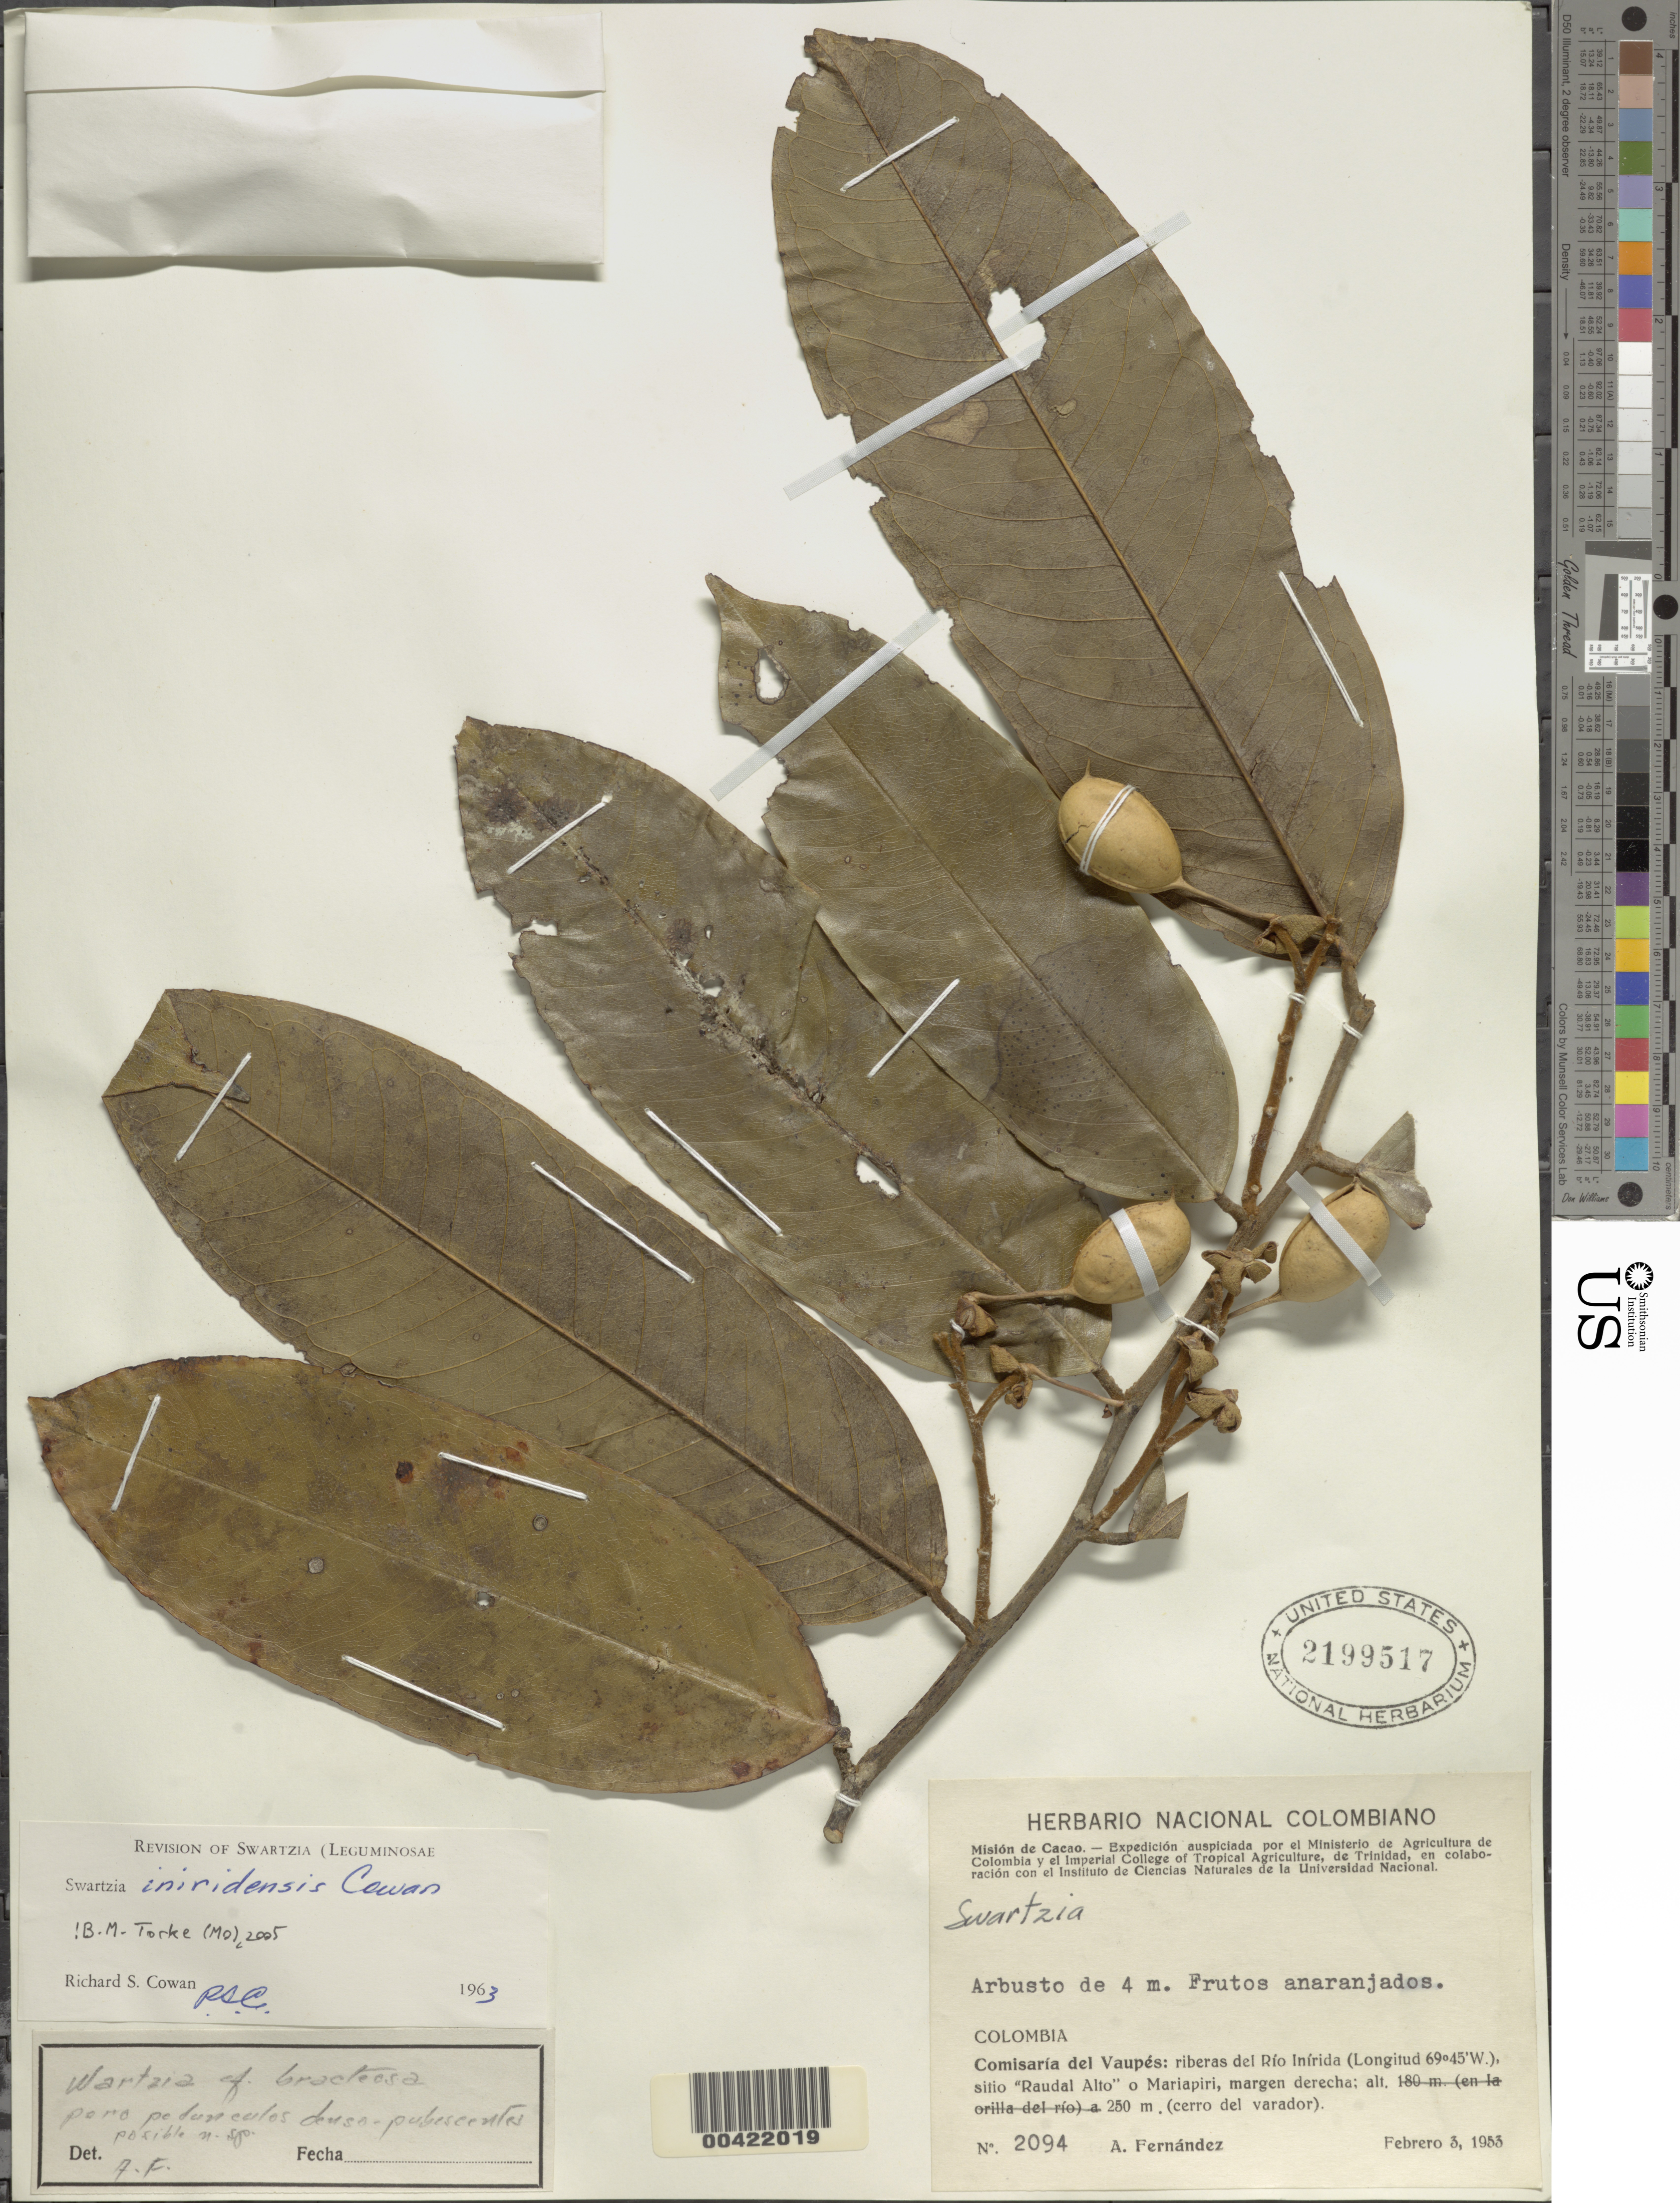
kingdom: Plantae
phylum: Tracheophyta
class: Magnoliopsida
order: Fabales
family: Fabaceae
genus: Swartzia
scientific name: Swartzia iniridensis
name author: R.S. Cowan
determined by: Cowan, R. S.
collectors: Á. Fernández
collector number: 2094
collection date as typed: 03 Feb 1953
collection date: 1953-02-03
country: Colombia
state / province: Vaupés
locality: Rio Inirida (long. 69 deg. 45' w); Sitio "raudal Alto" o Mariapiri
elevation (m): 250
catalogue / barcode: US 2199517